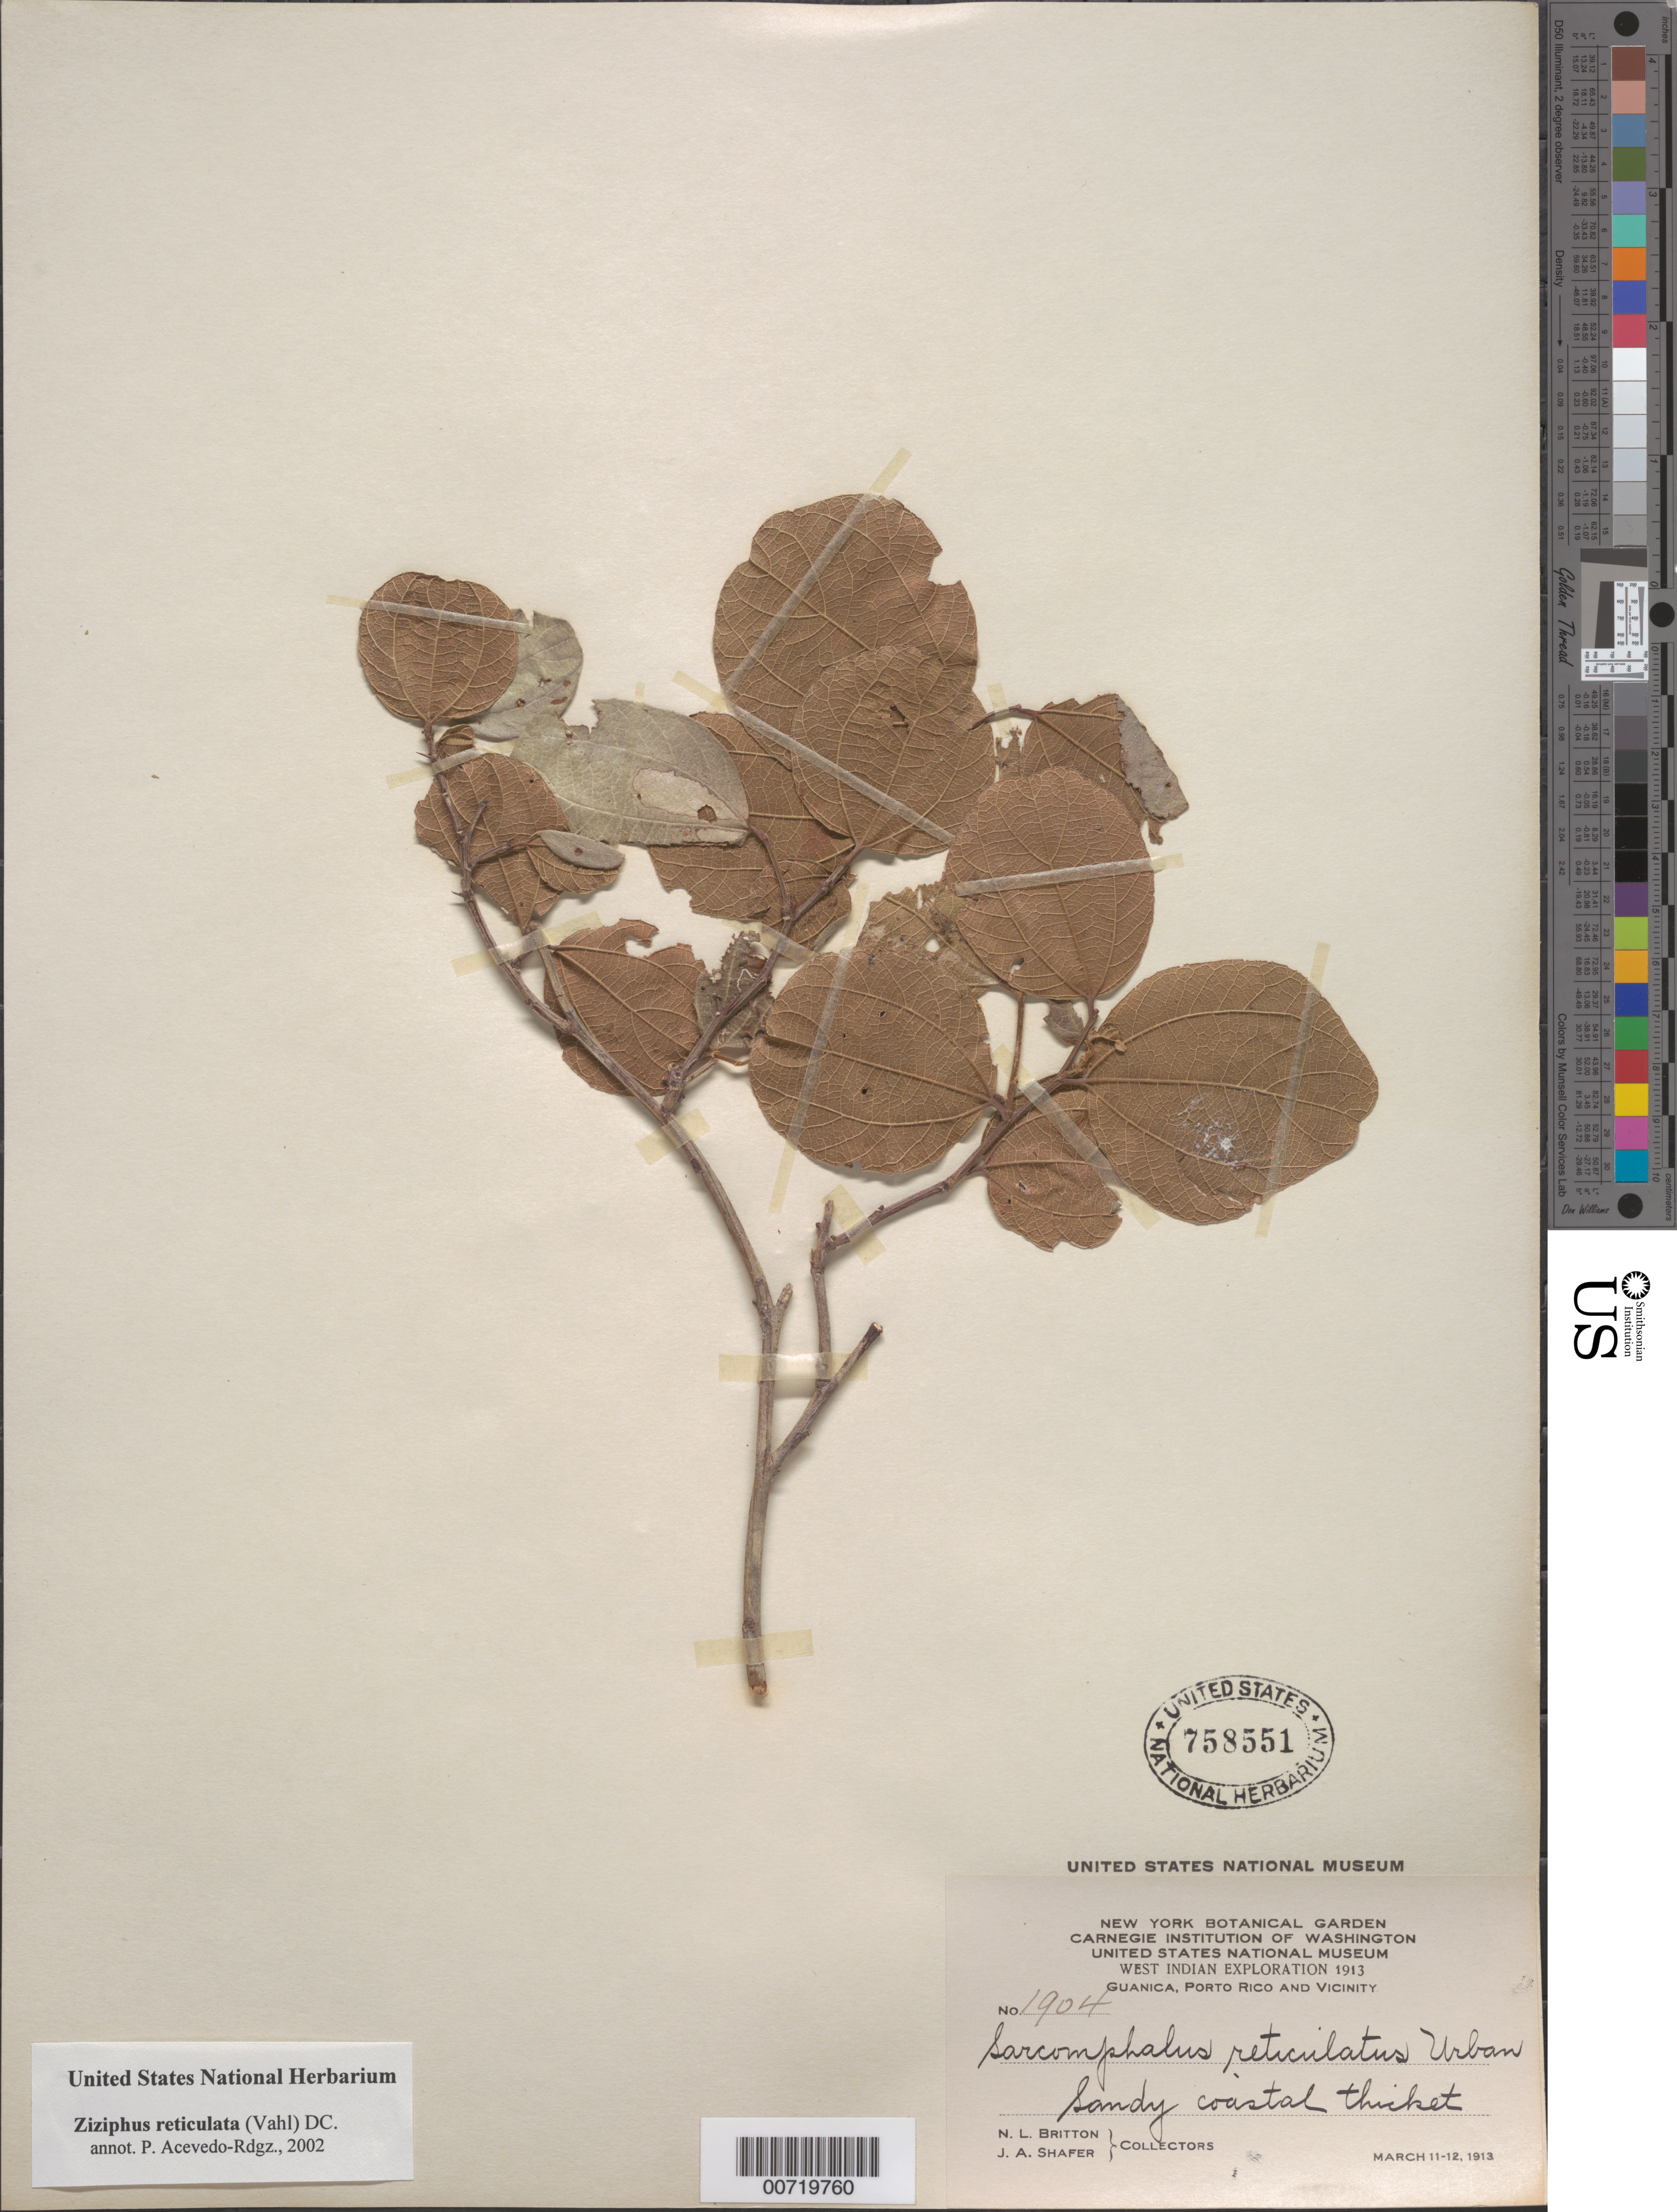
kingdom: Plantae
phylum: Tracheophyta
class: Magnoliopsida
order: Rosales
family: Rhamnaceae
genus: Sarcomphalus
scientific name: Sarcomphalus reticulatus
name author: (Vahl) Urb.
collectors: N. Britton & J. A. Shafer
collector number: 1904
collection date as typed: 11 Mar 1913 and 12 Mar 1913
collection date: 1913-03-11,1913-03-12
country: Puerto Rico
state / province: Guánica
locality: Guanica, vic of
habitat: Coastal thicket, sandy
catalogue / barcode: US 758551